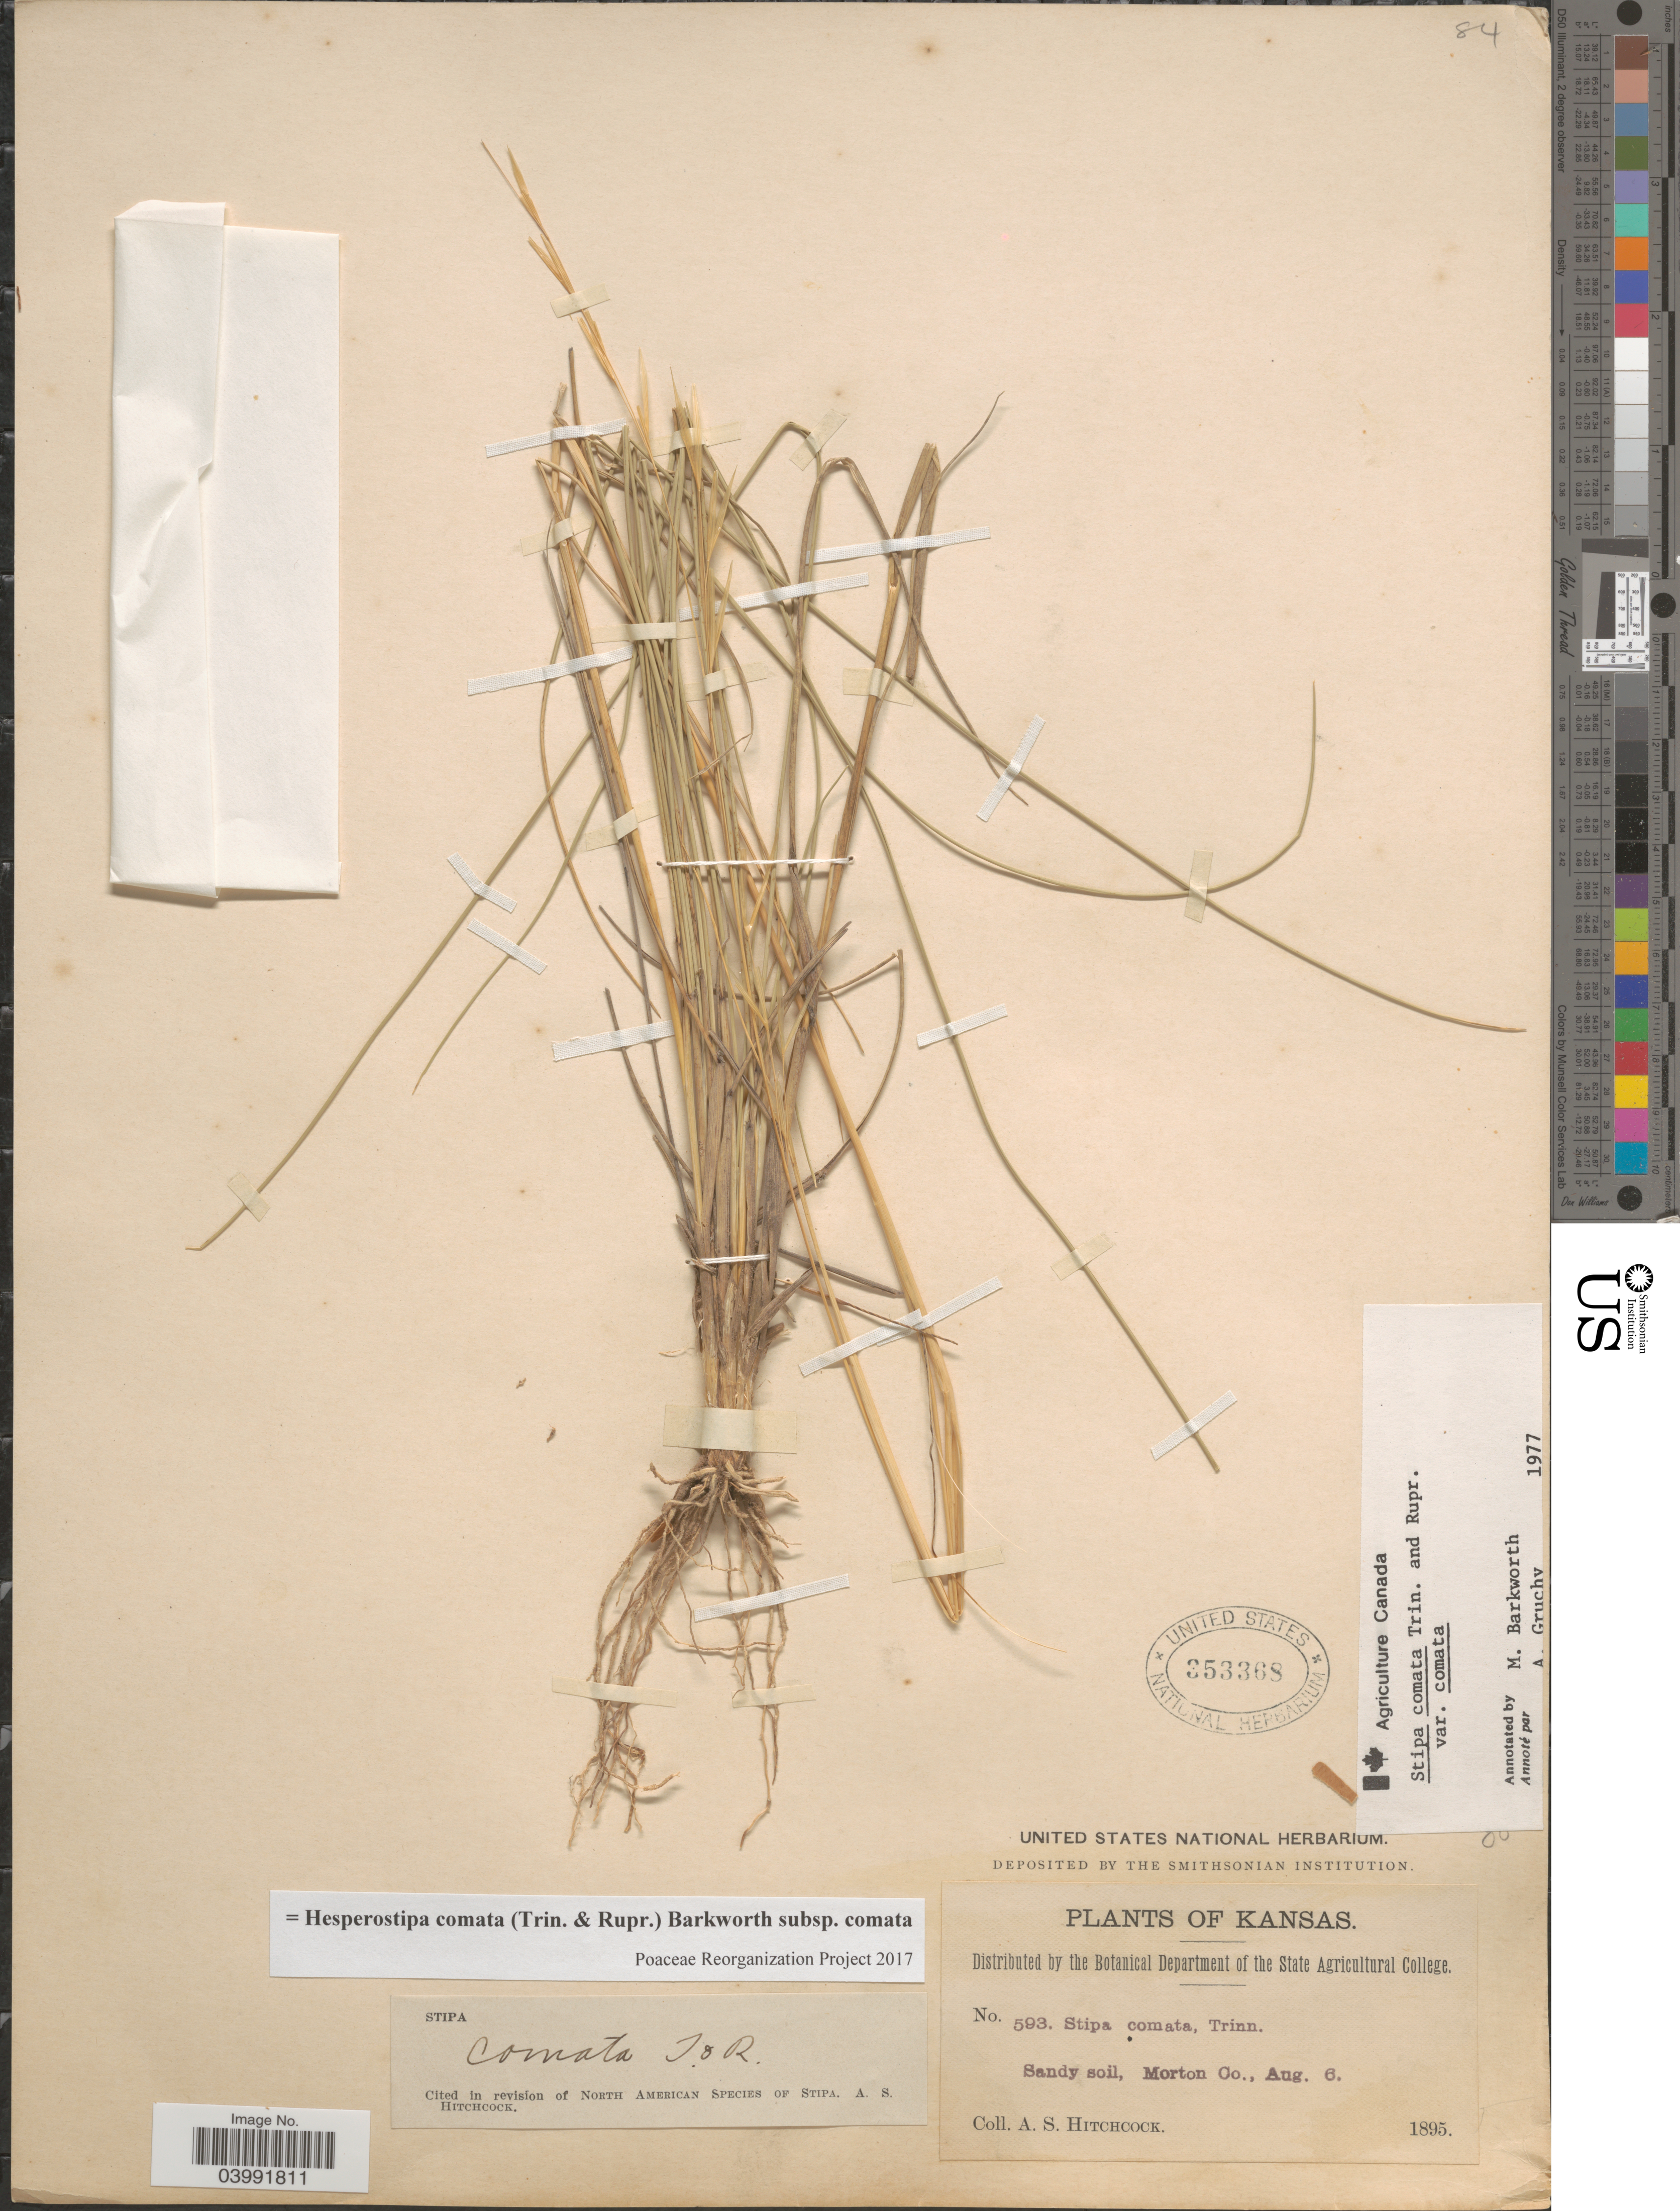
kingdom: Plantae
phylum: Tracheophyta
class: Liliopsida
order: Poales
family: Poaceae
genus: Hesperostipa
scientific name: Hesperostipa comata subsp. comata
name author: (Trin. & Rupr.) Barkworth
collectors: A. S. Hitchcock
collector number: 593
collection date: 1895-08-06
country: United States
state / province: Kansas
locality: Sandy soil, Morton Co.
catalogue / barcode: US 353368